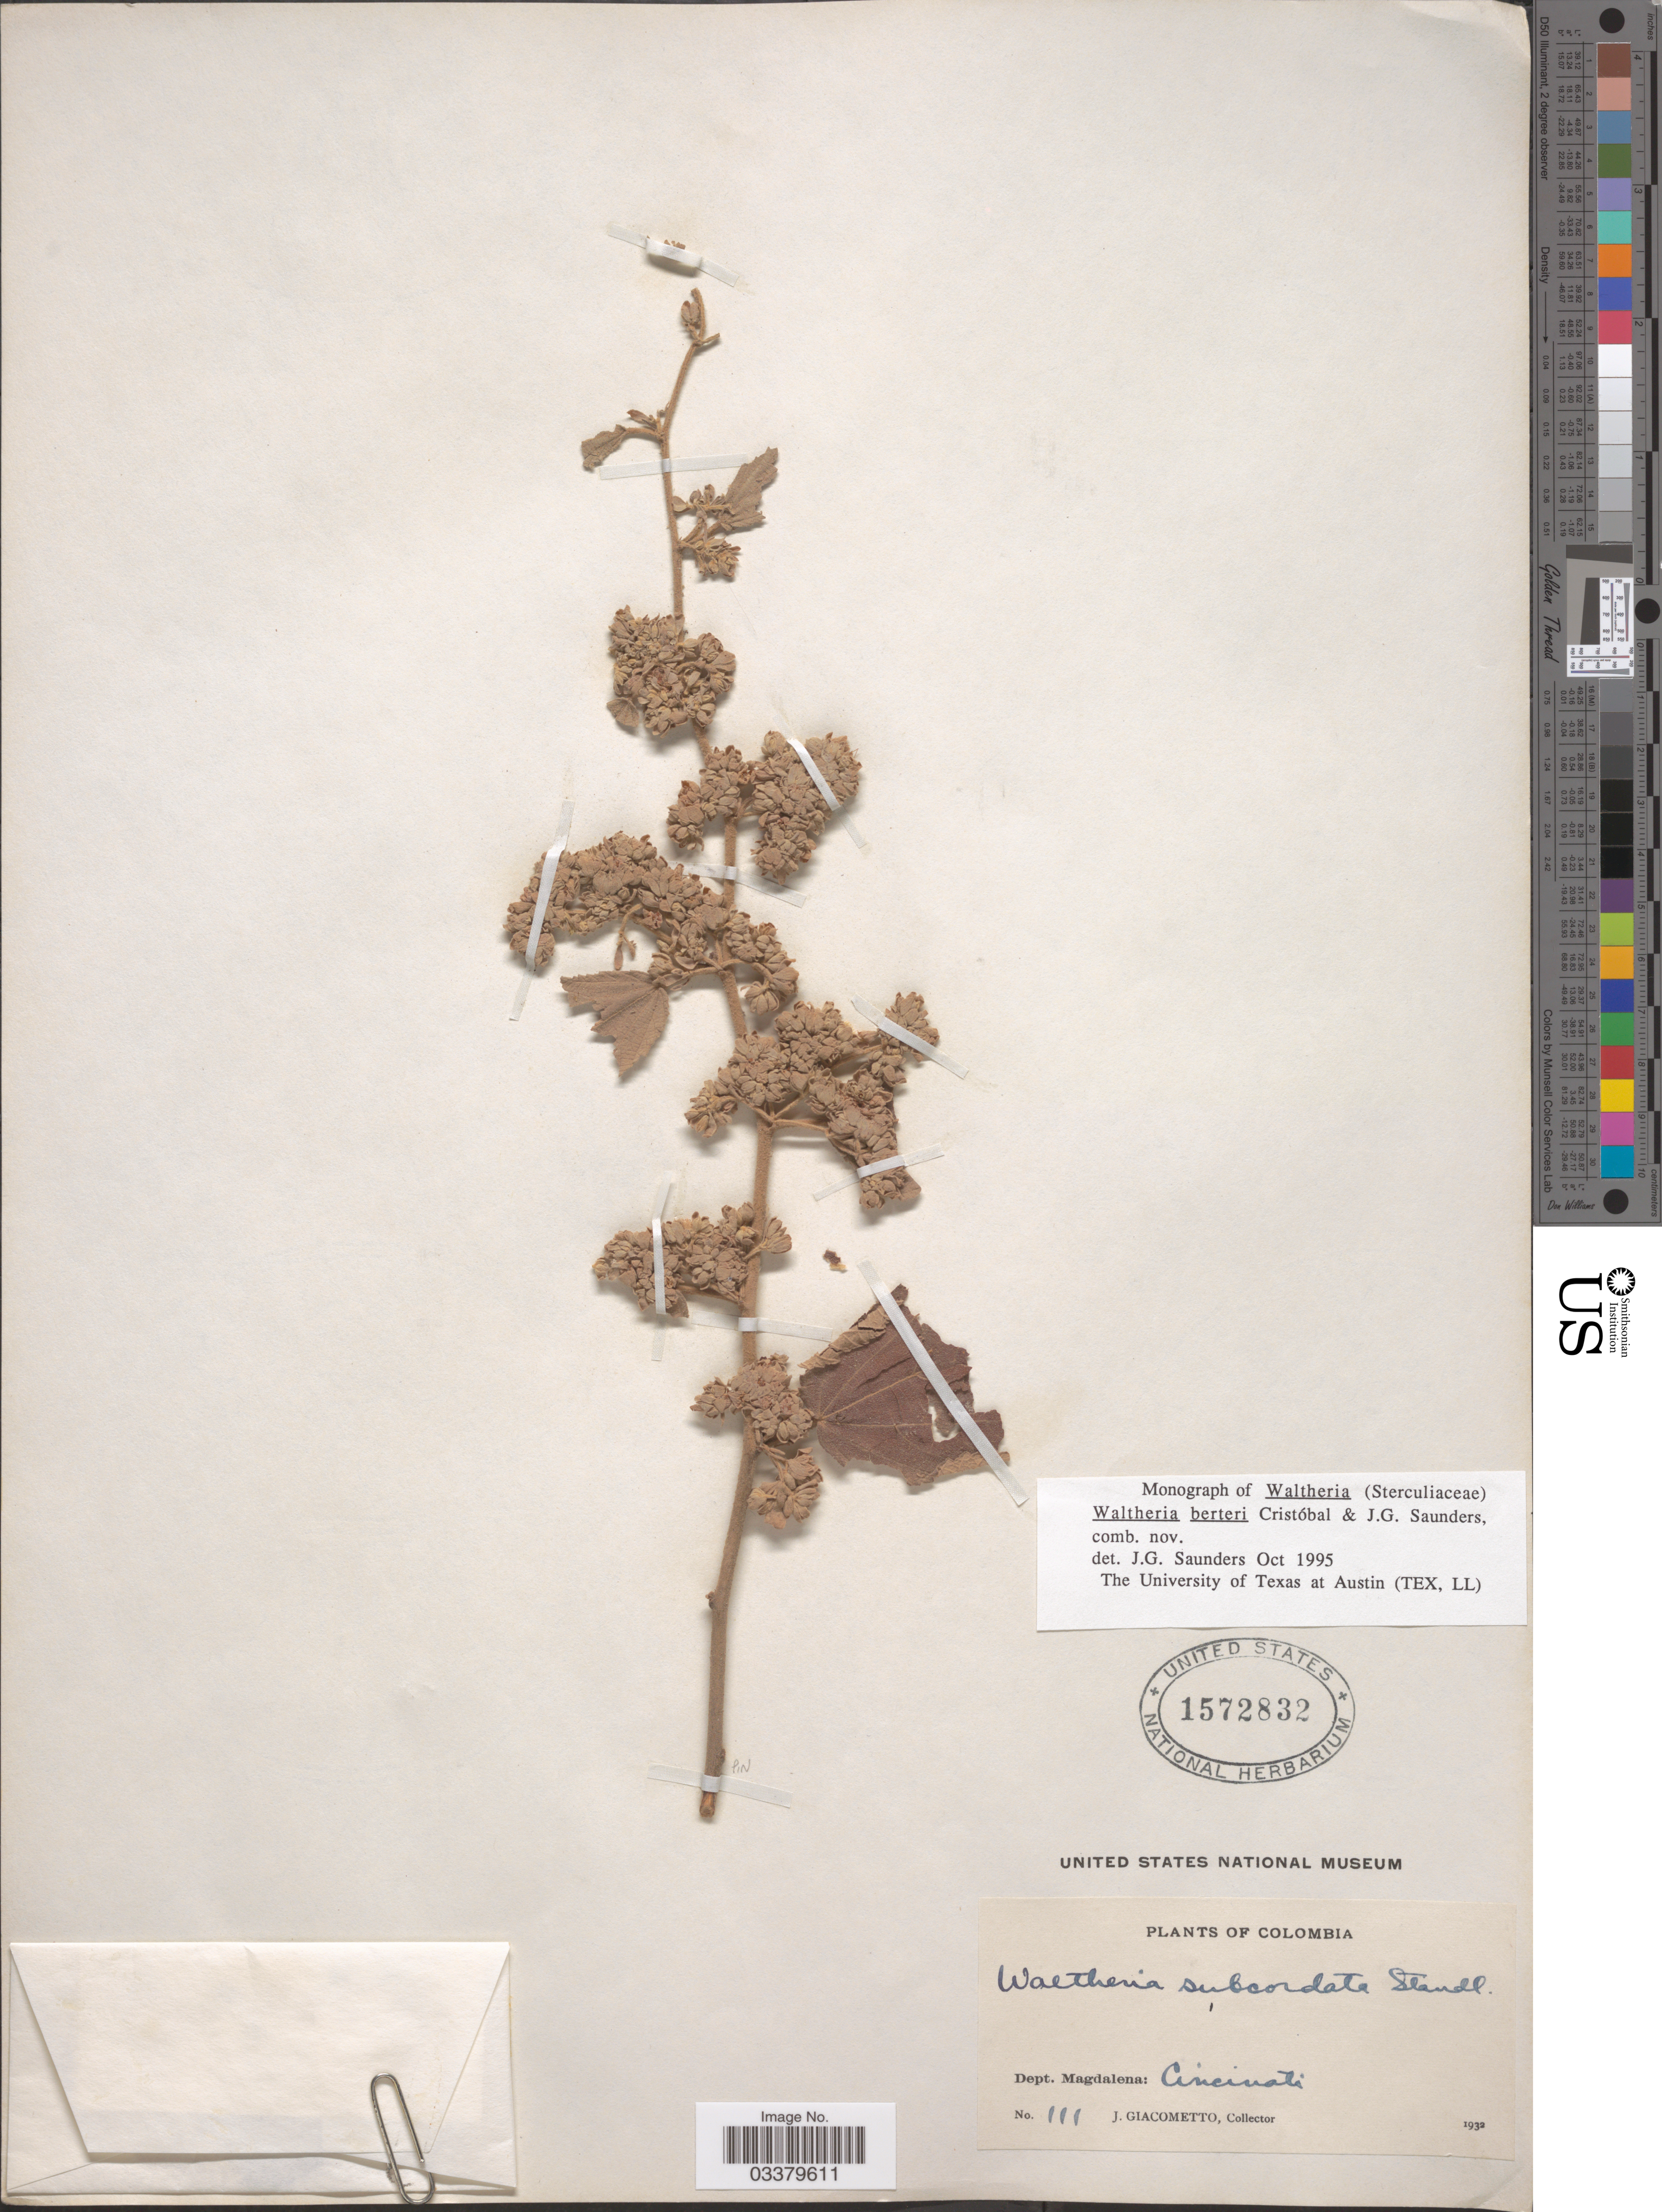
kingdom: Plantae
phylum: Tracheophyta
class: Magnoliopsida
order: Malvales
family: Malvaceae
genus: Waltheria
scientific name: Waltheria berteroi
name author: (Spreng.) J.G. Saunders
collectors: J. Giacometto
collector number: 111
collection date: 1932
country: Colombia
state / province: Magdalena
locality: Dept. Magdalena: Cincinati.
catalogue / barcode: US 1572832